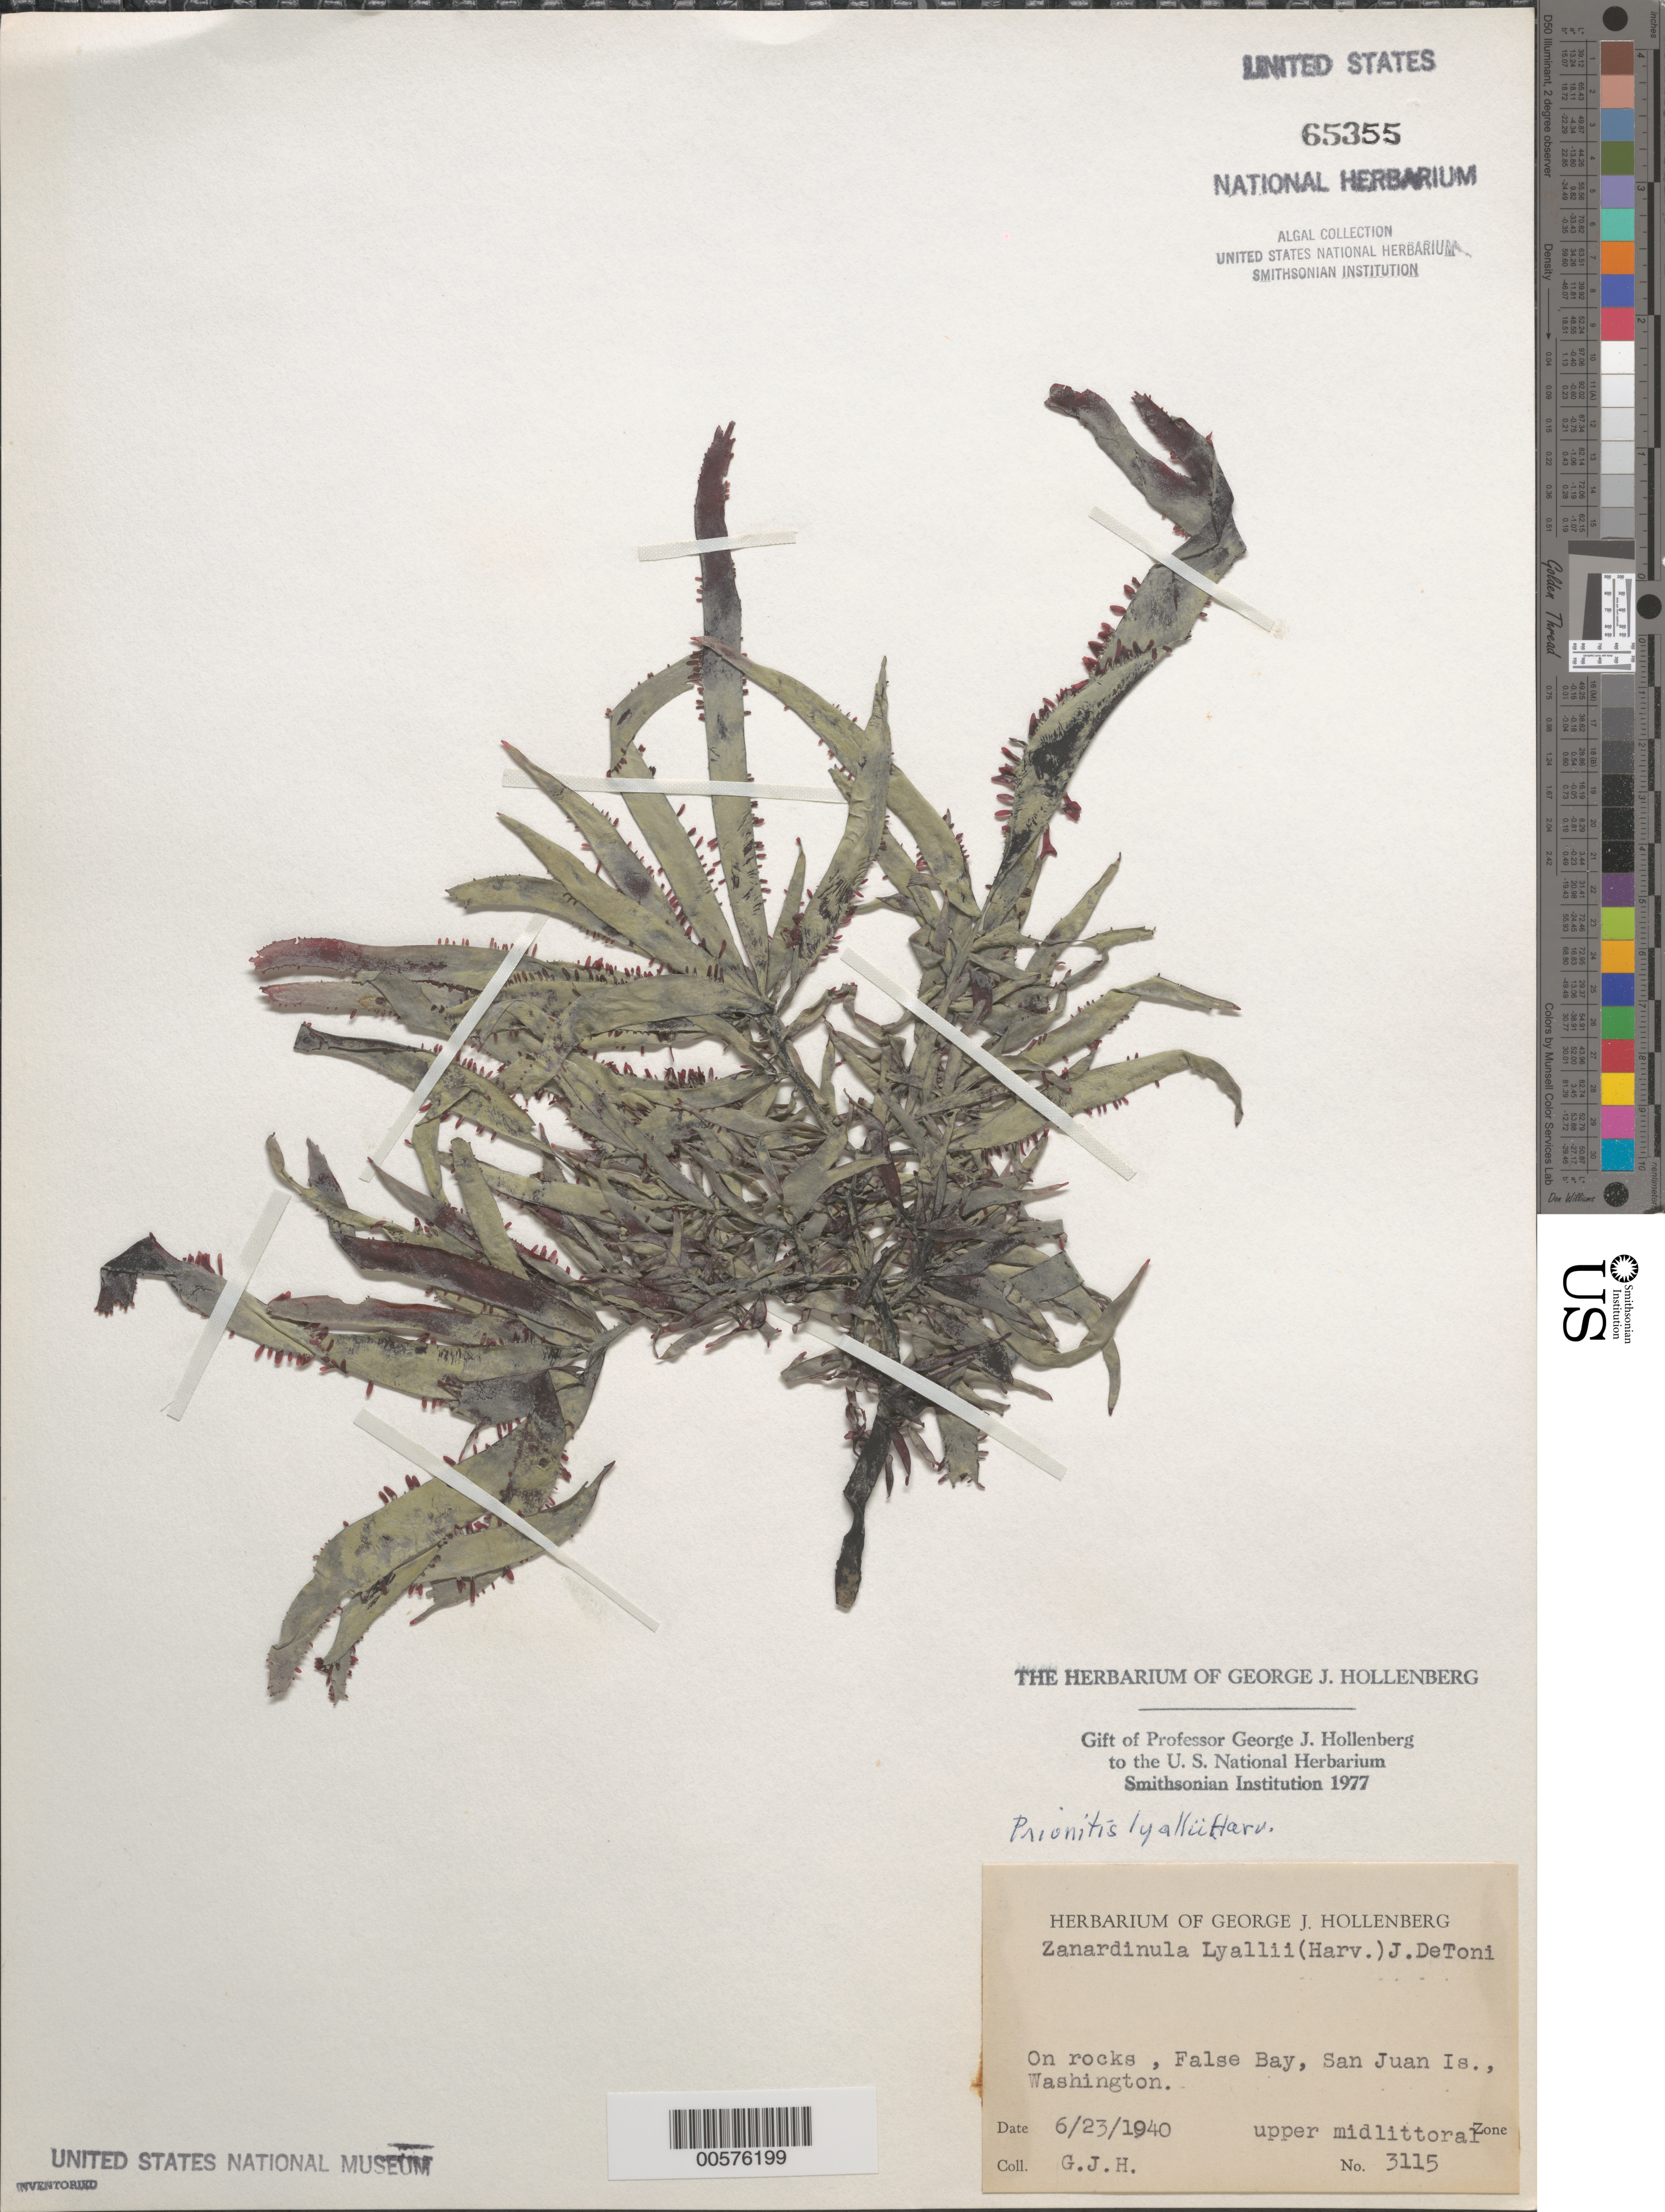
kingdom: Plantae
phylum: Rhodophyta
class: Florideophyceae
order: Cryptonemiales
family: Cryptonemiaceae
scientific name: Prionitis sternbergii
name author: (C. Agardh) J. Agardh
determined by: Algae name updating Project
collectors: G. Hollenberg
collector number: GJH 3115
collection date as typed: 23 Jun 1940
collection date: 1940-06-23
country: United States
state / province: Washington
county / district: San Juan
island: San Juan Island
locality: False Bay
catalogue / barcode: US 65355